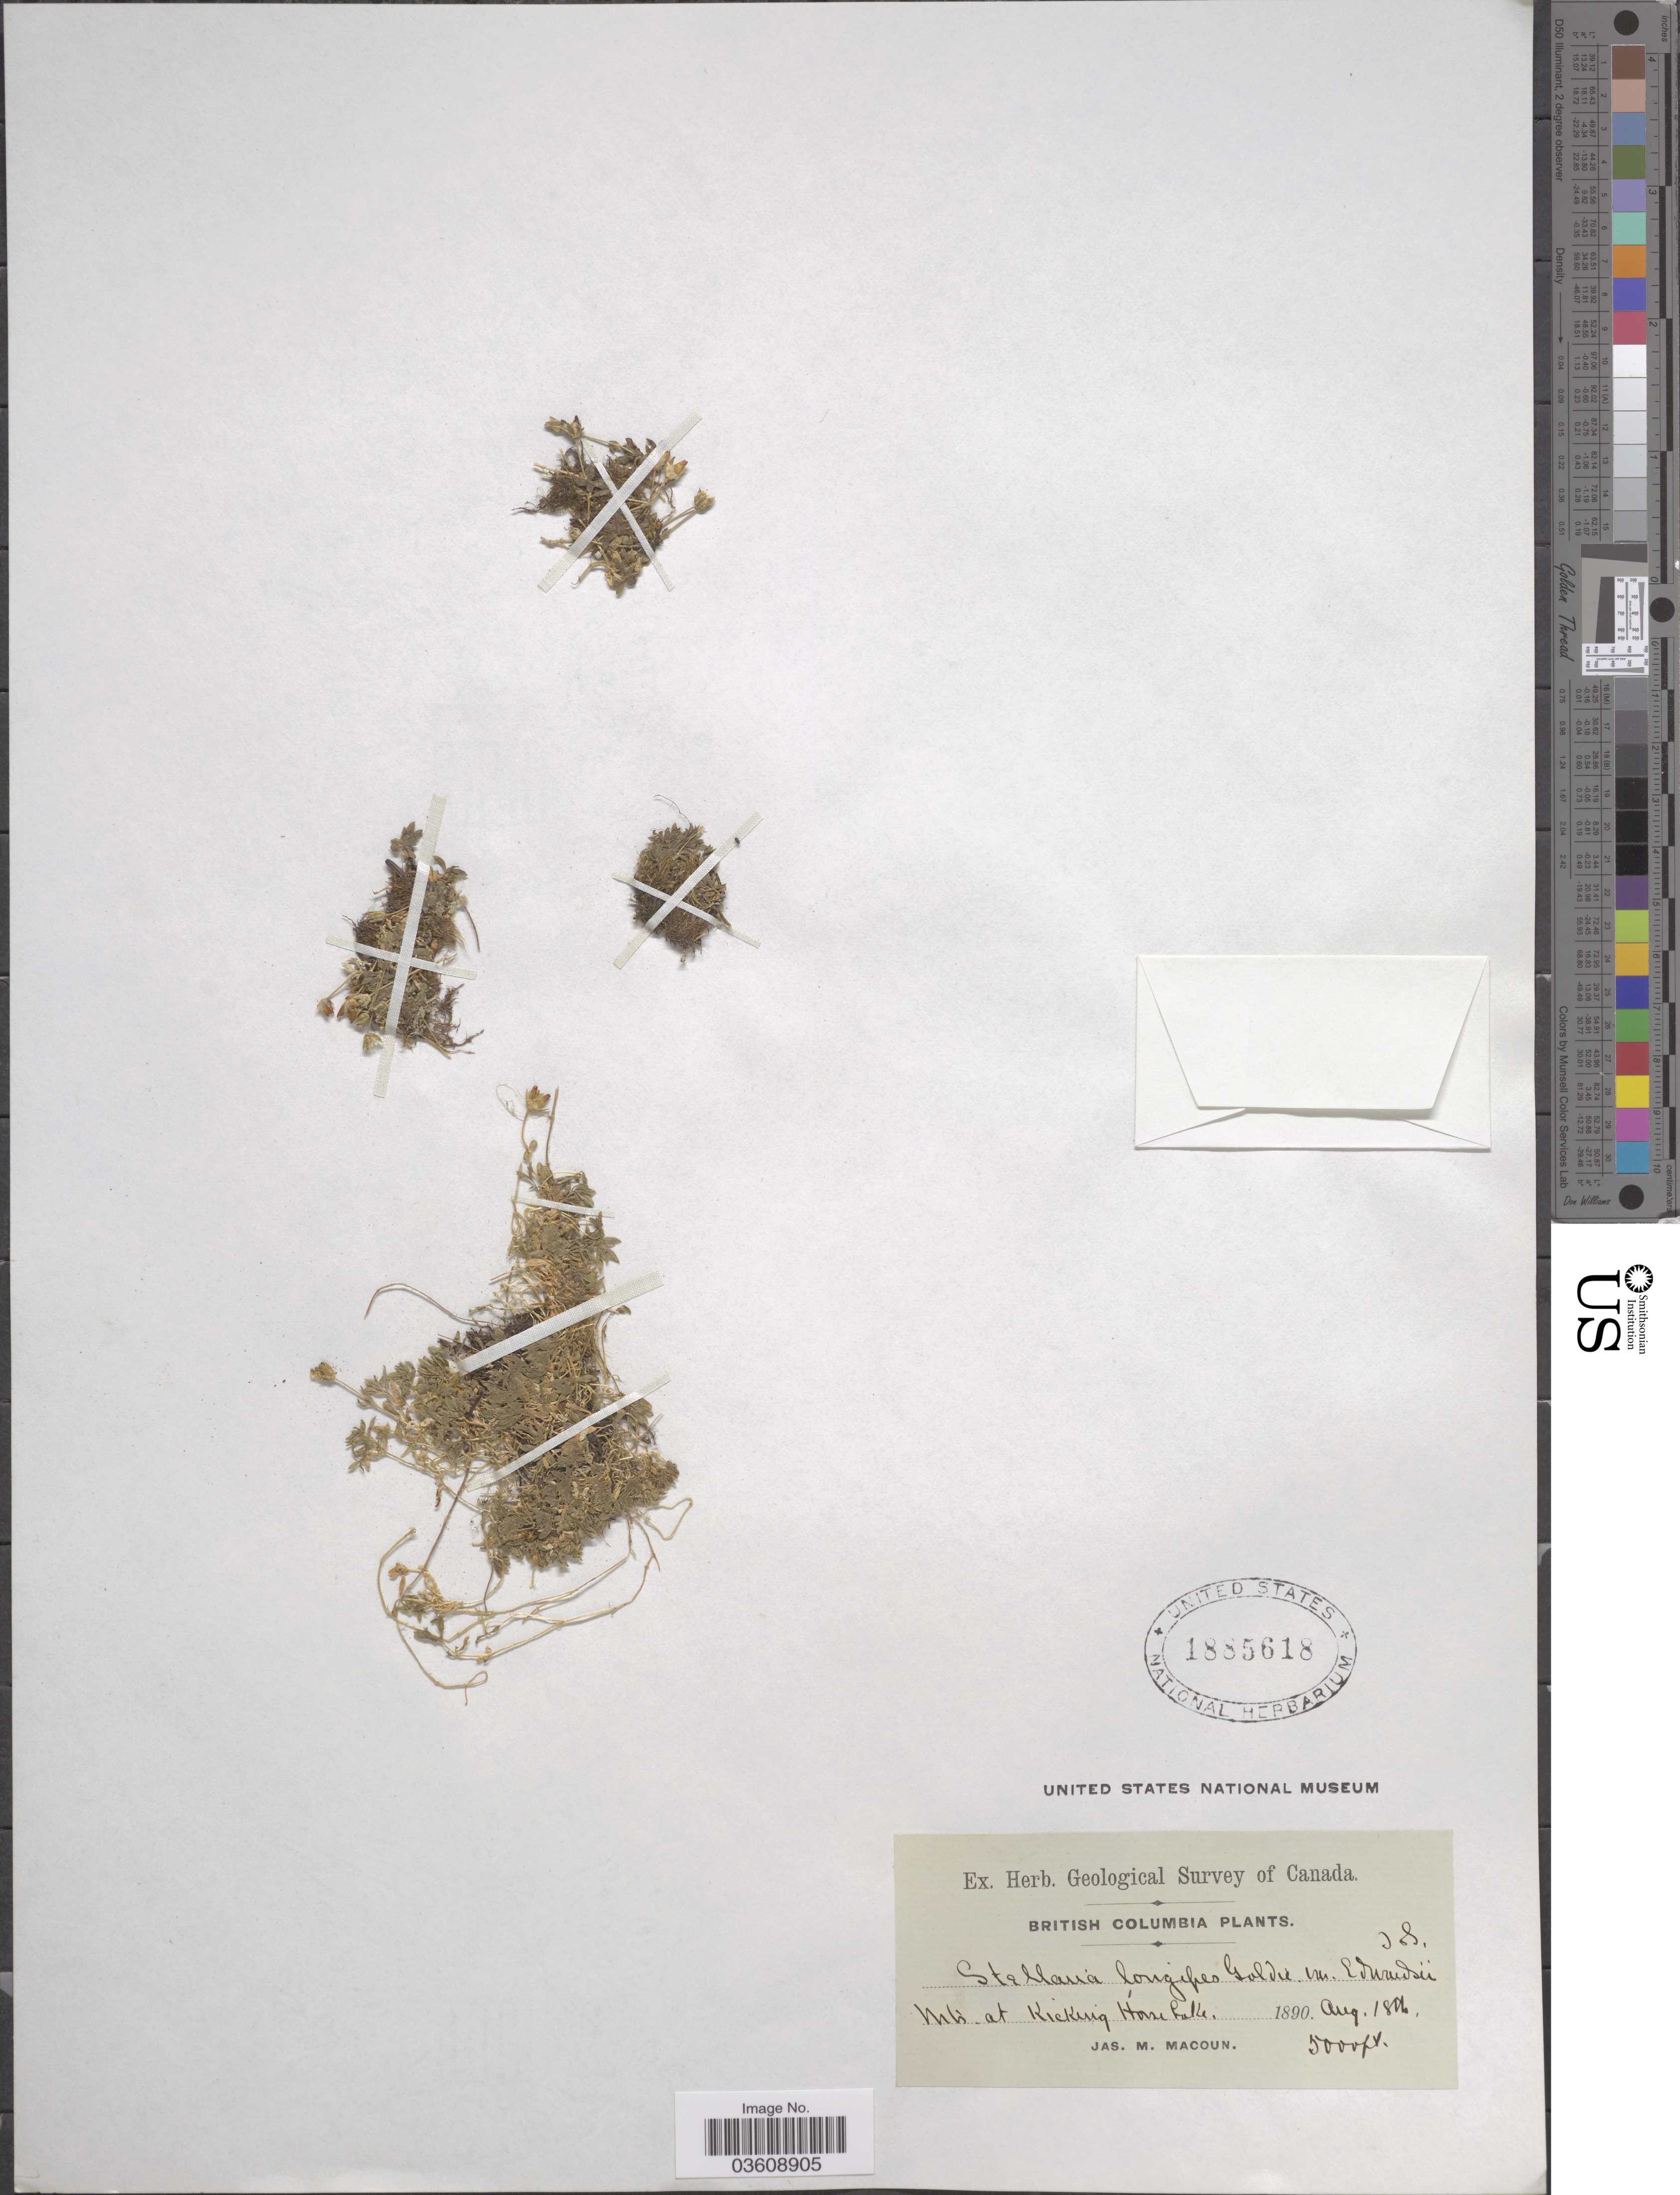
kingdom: Plantae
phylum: Tracheophyta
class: Magnoliopsida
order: Caryophyllales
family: Caryophyllaceae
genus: Stellaria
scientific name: Stellaria longipes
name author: Goldie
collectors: J. M. Macoun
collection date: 1890-08-18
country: Canada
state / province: British Columbia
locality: Mts. at Kicking Horse Lake.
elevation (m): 1524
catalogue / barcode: US 1885618